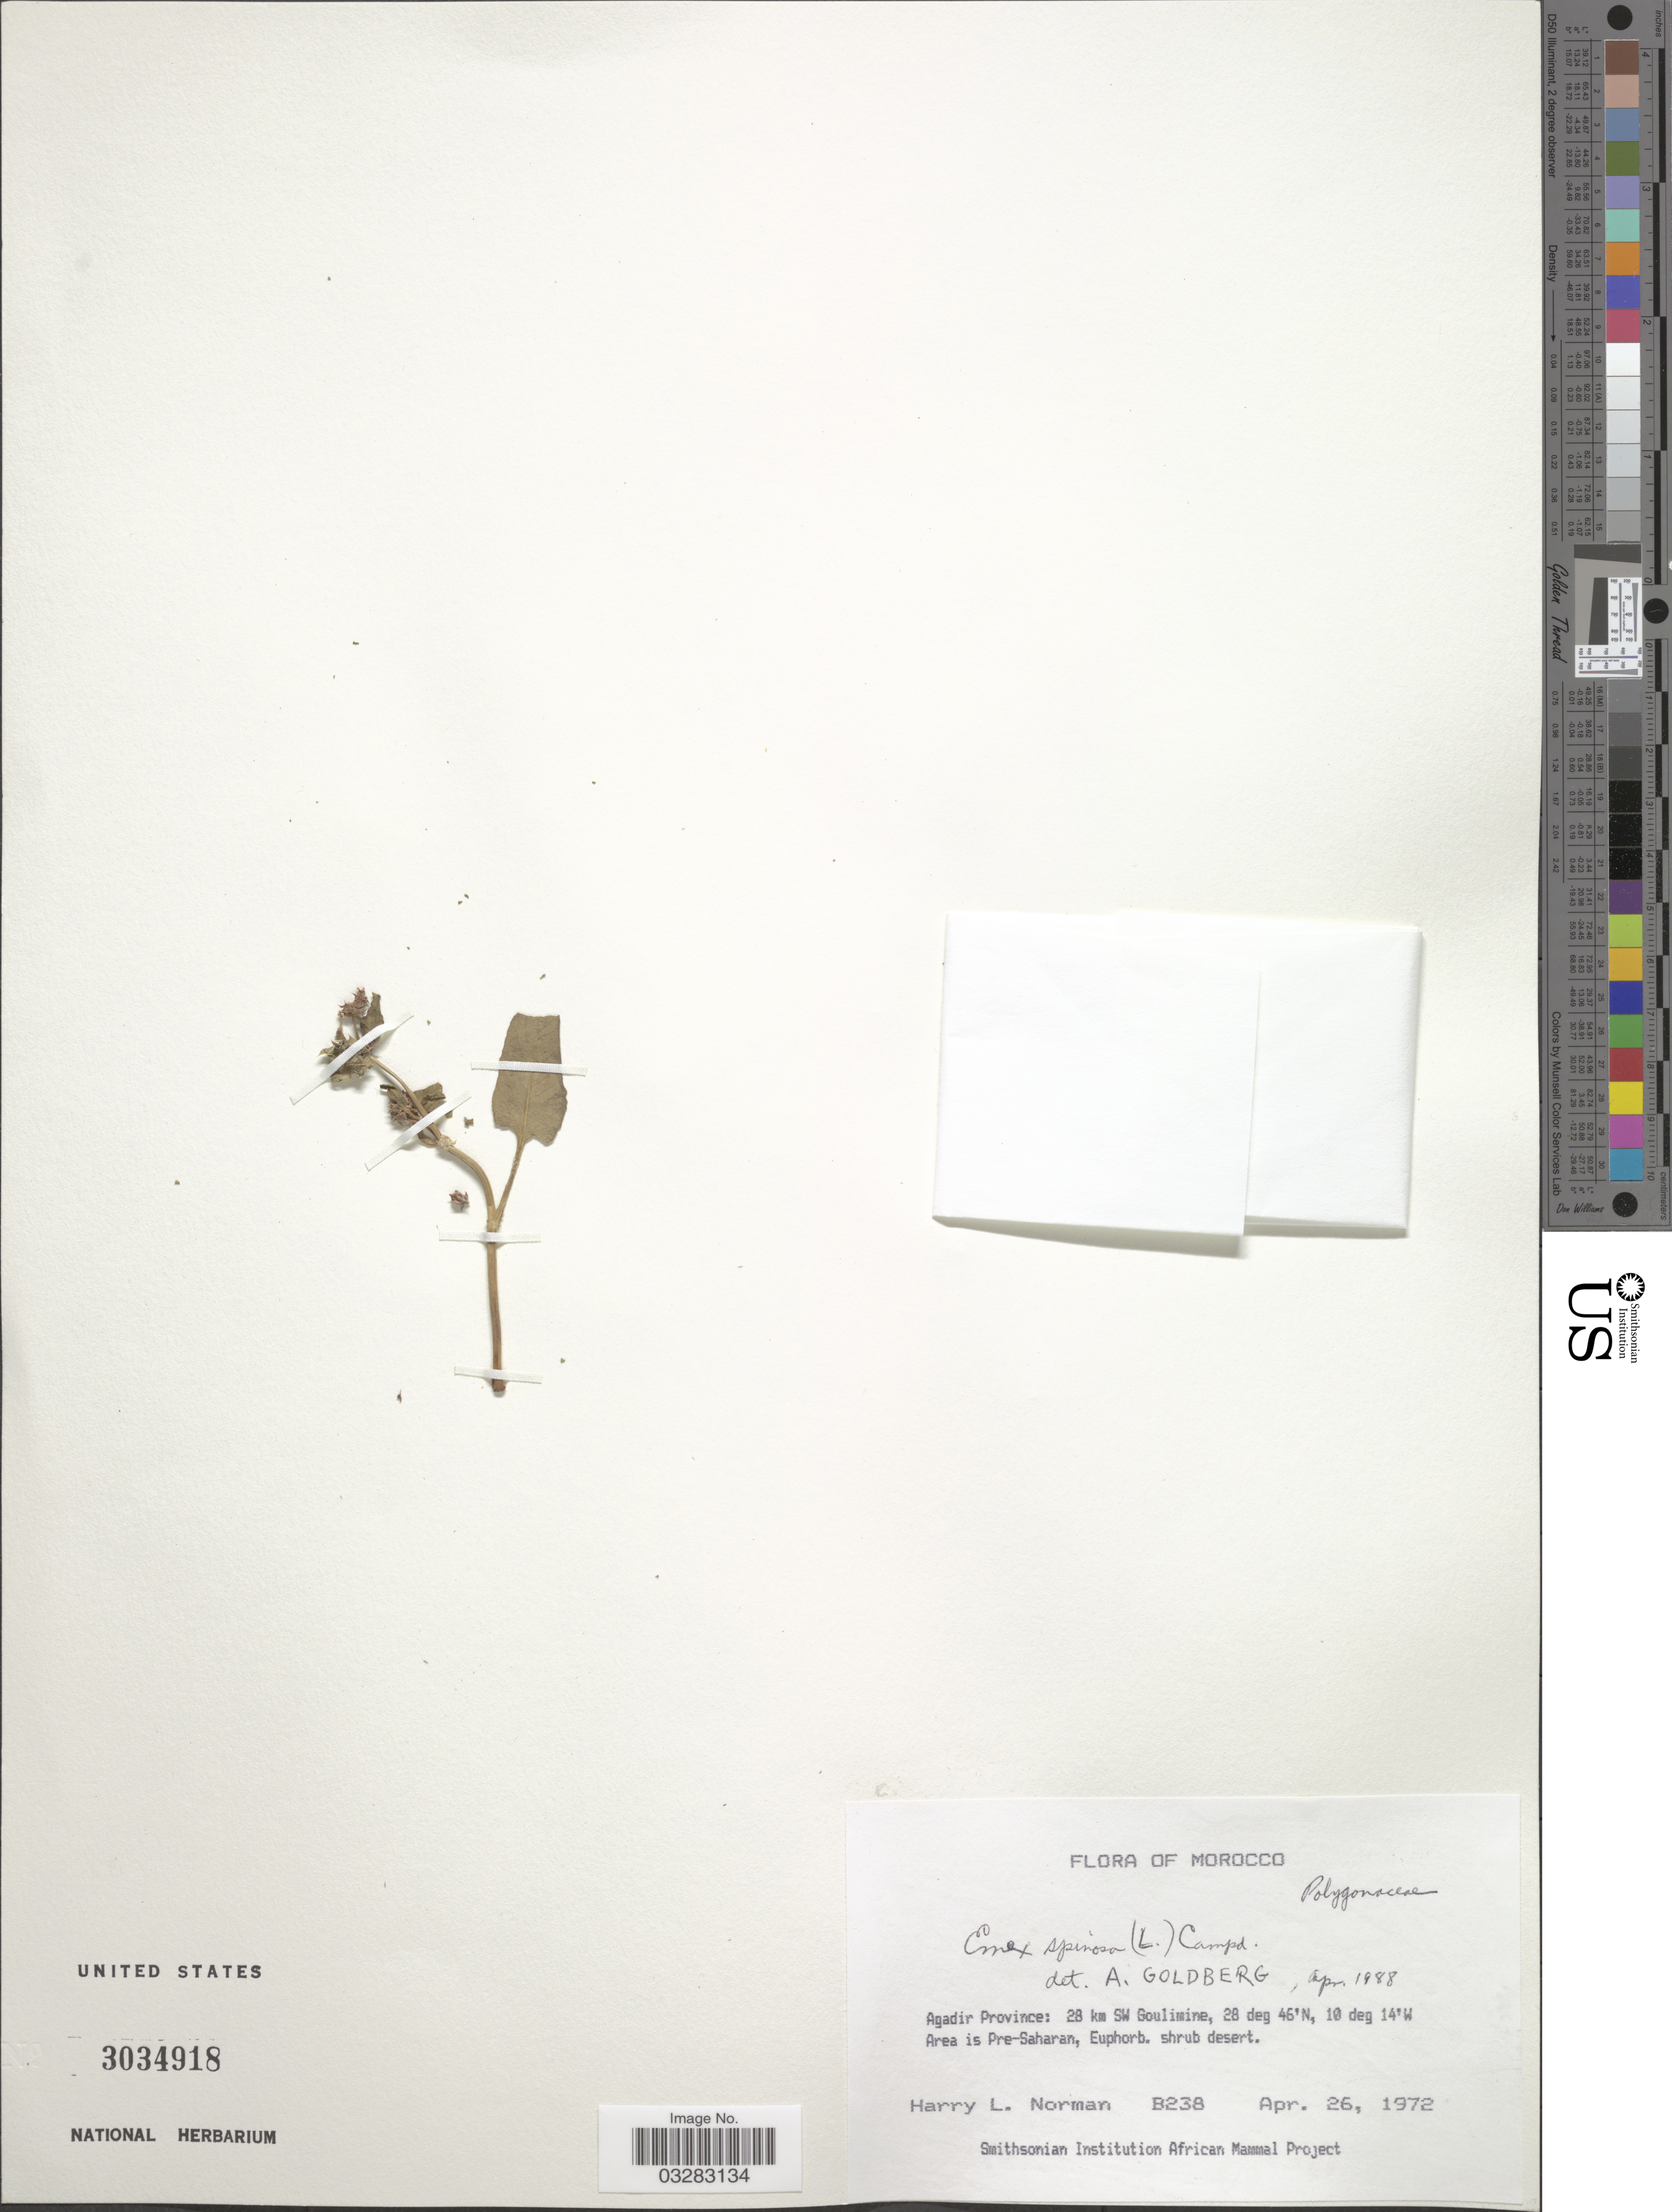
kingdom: Plantae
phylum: Tracheophyta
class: Magnoliopsida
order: Caryophyllales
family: Polygonaceae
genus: Rumex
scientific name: Rumex spinosus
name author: L.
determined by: Strong, Mark T., (BOT), Smithsonian Institution - National Museum of Natural History (UNITED STATES)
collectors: Norman, H.L.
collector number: B238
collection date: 1972-04-26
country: Morocco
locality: Agadir Province: 28 km SW Goulimine. Area is Pre-Saharan, Euphorb. shrub desert.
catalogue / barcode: US 3034918